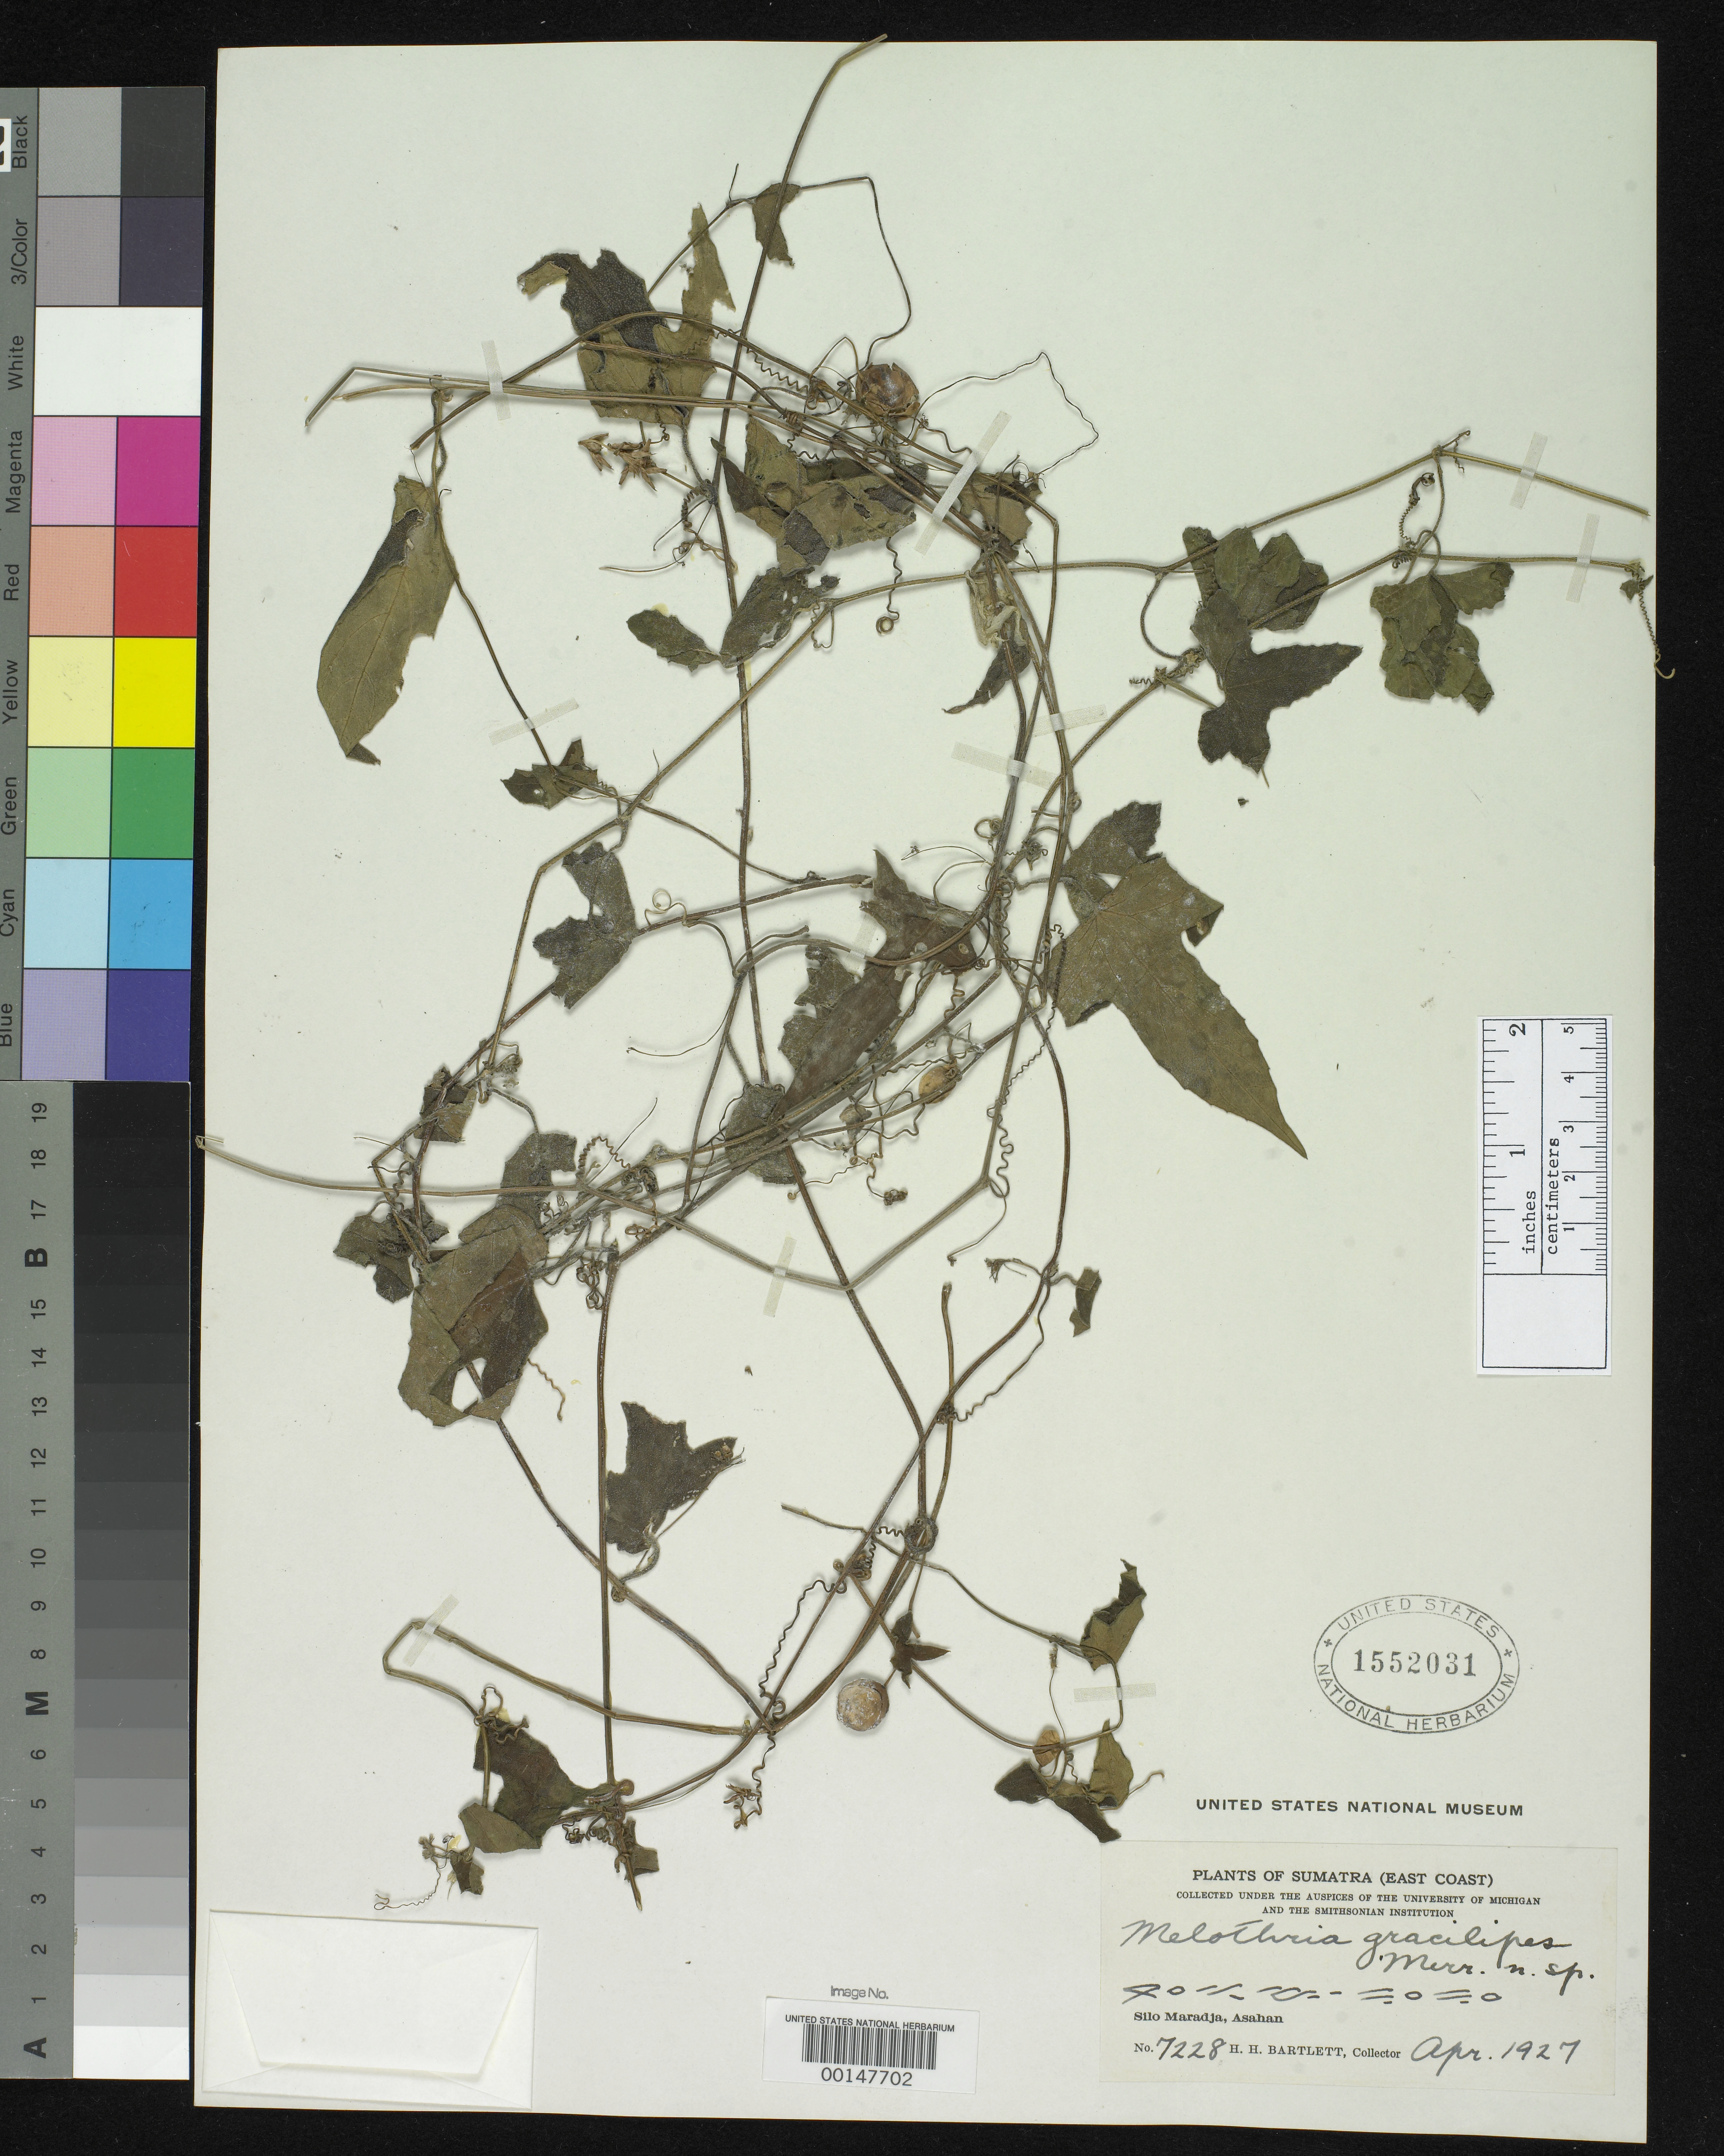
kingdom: Plantae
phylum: Tracheophyta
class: Magnoliopsida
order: Cucurbitales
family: Cucurbitaceae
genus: Melothria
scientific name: Melothria gracilipes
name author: Merr.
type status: Isotype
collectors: H. H. Bartlett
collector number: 7228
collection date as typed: Apr 1927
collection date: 1927-04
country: Indonesia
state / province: Sumatra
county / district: Sumatera Utara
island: Sumatra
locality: Asahan, Silo Maradja.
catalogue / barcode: US 1552031